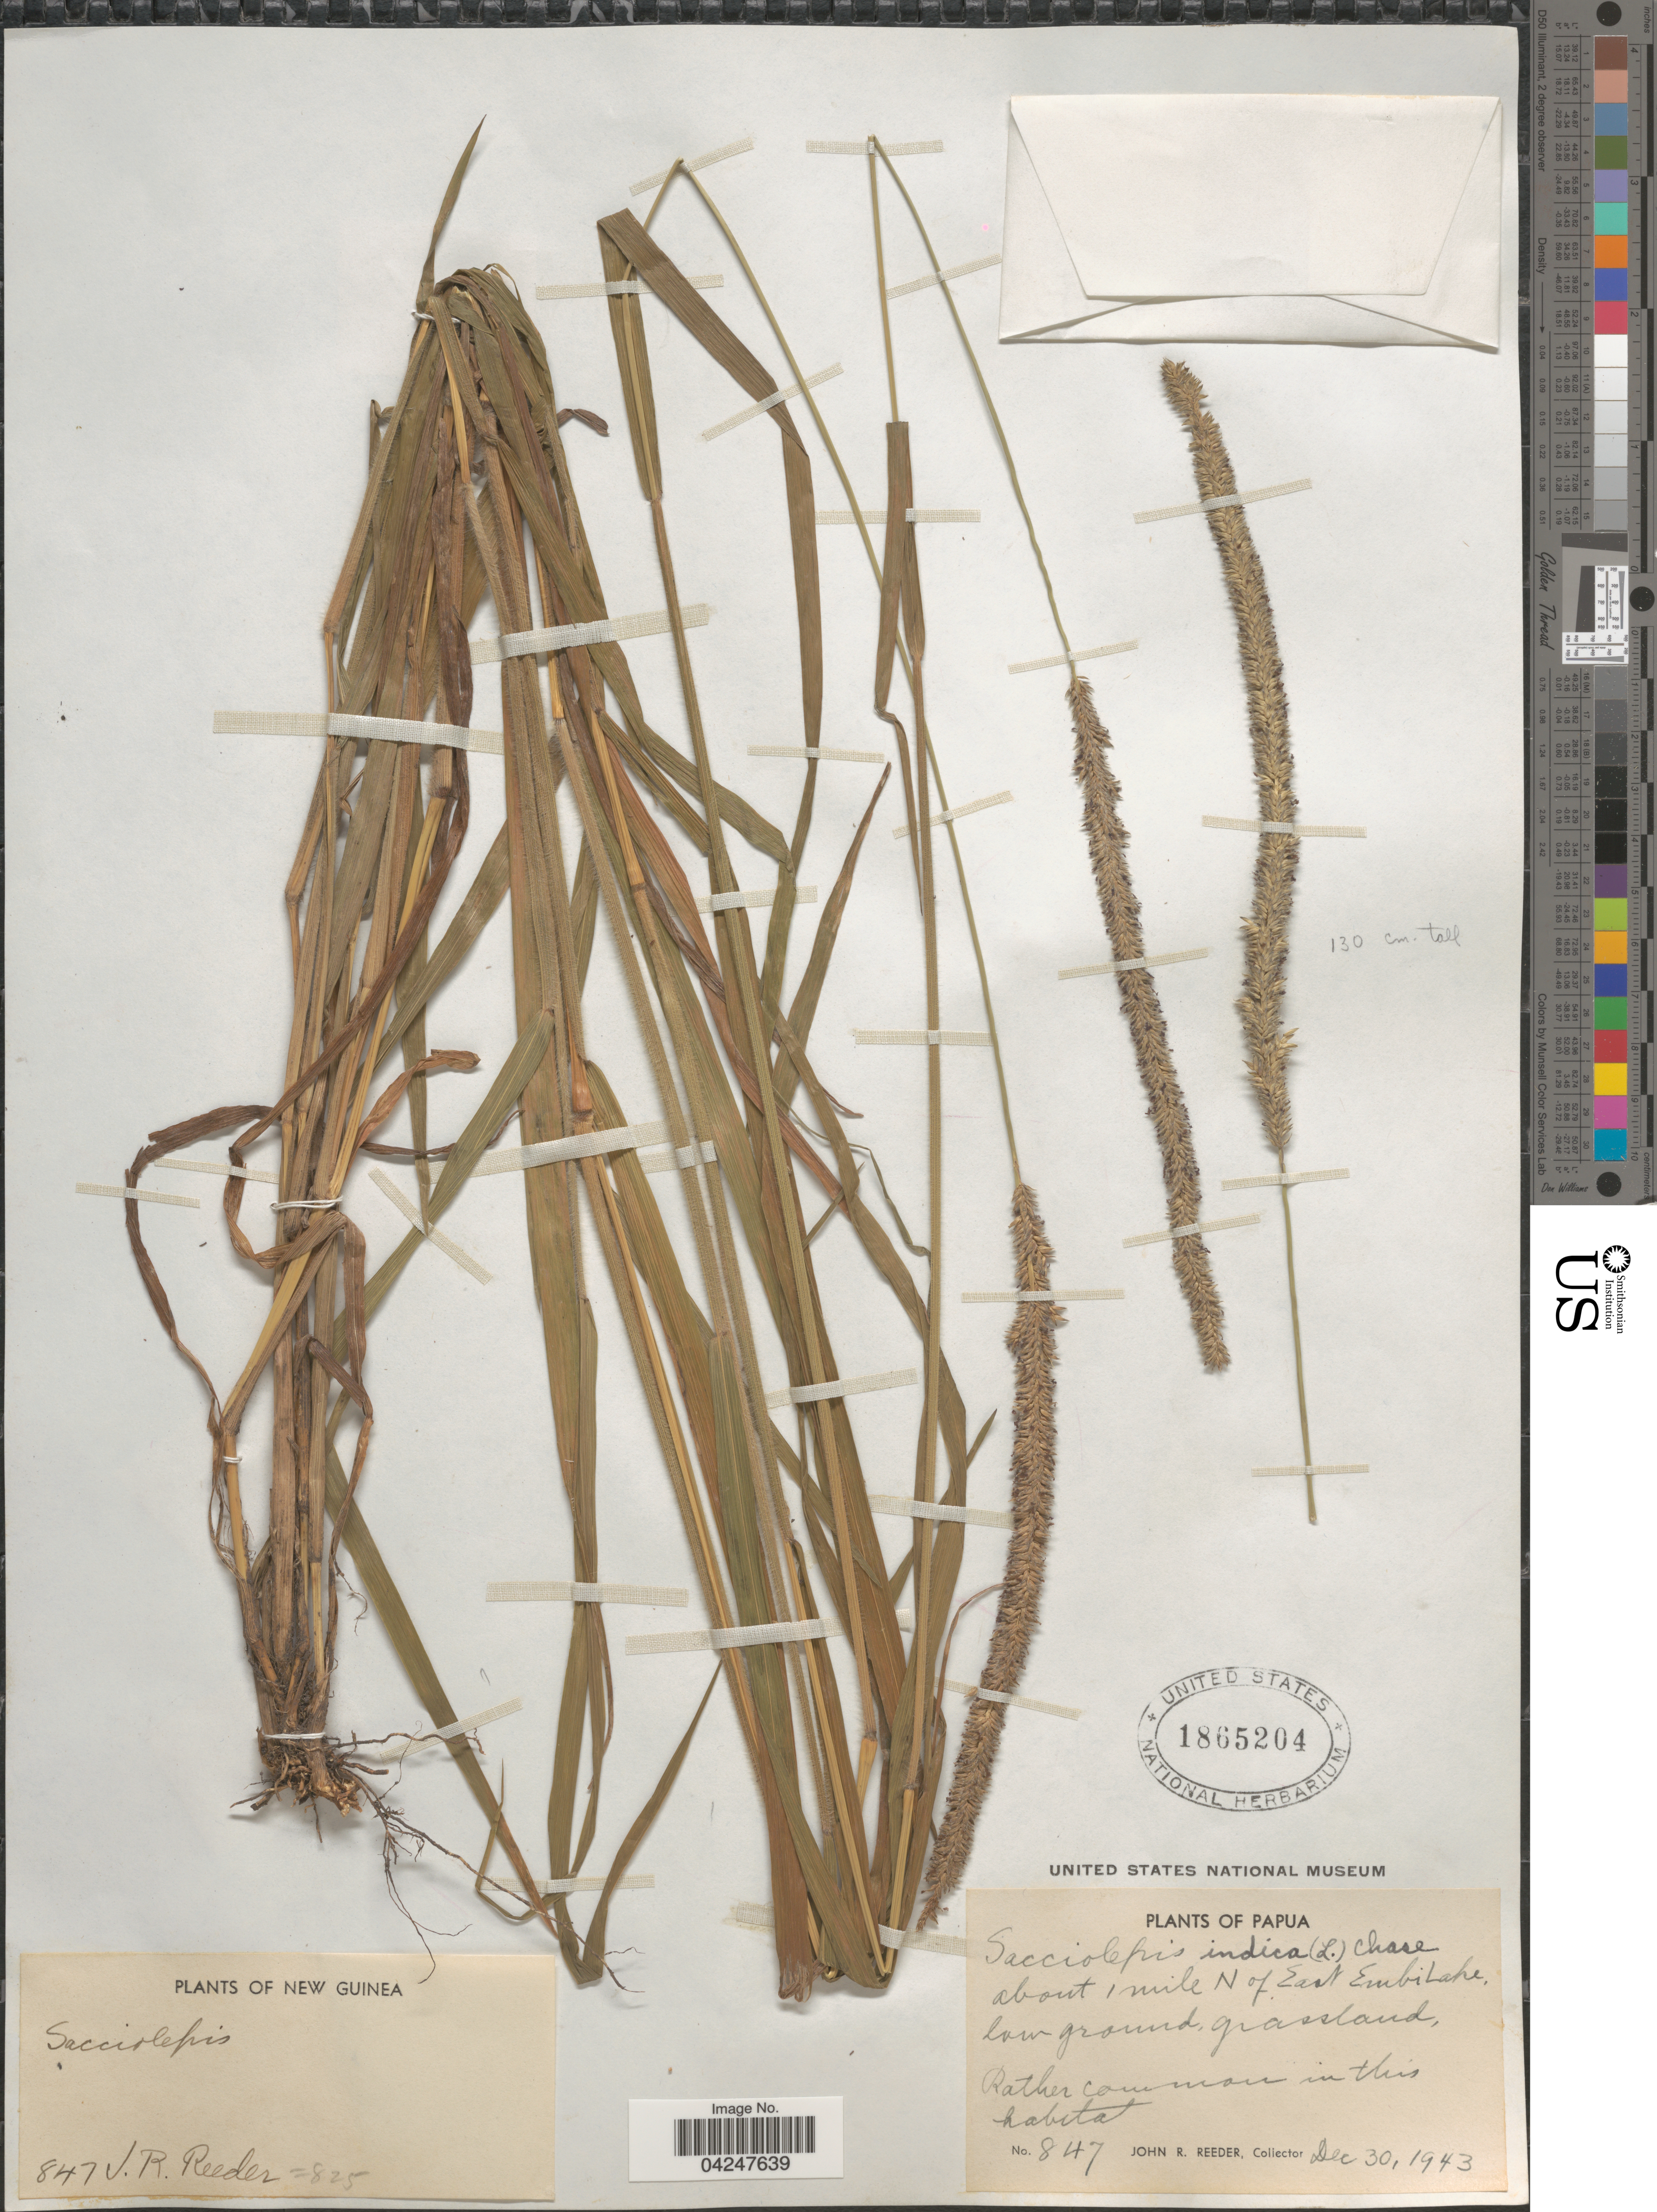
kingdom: Plantae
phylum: Tracheophyta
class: Liliopsida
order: Poales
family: Poaceae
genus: Sacciolepis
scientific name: Sacciolepis indica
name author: (L.) Chase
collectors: J. R. Reeder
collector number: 847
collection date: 1943-12-30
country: Papua New Guinea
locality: Papua. About 1 mile N of East Embi Lake. New Guinea.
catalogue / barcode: US 1865204